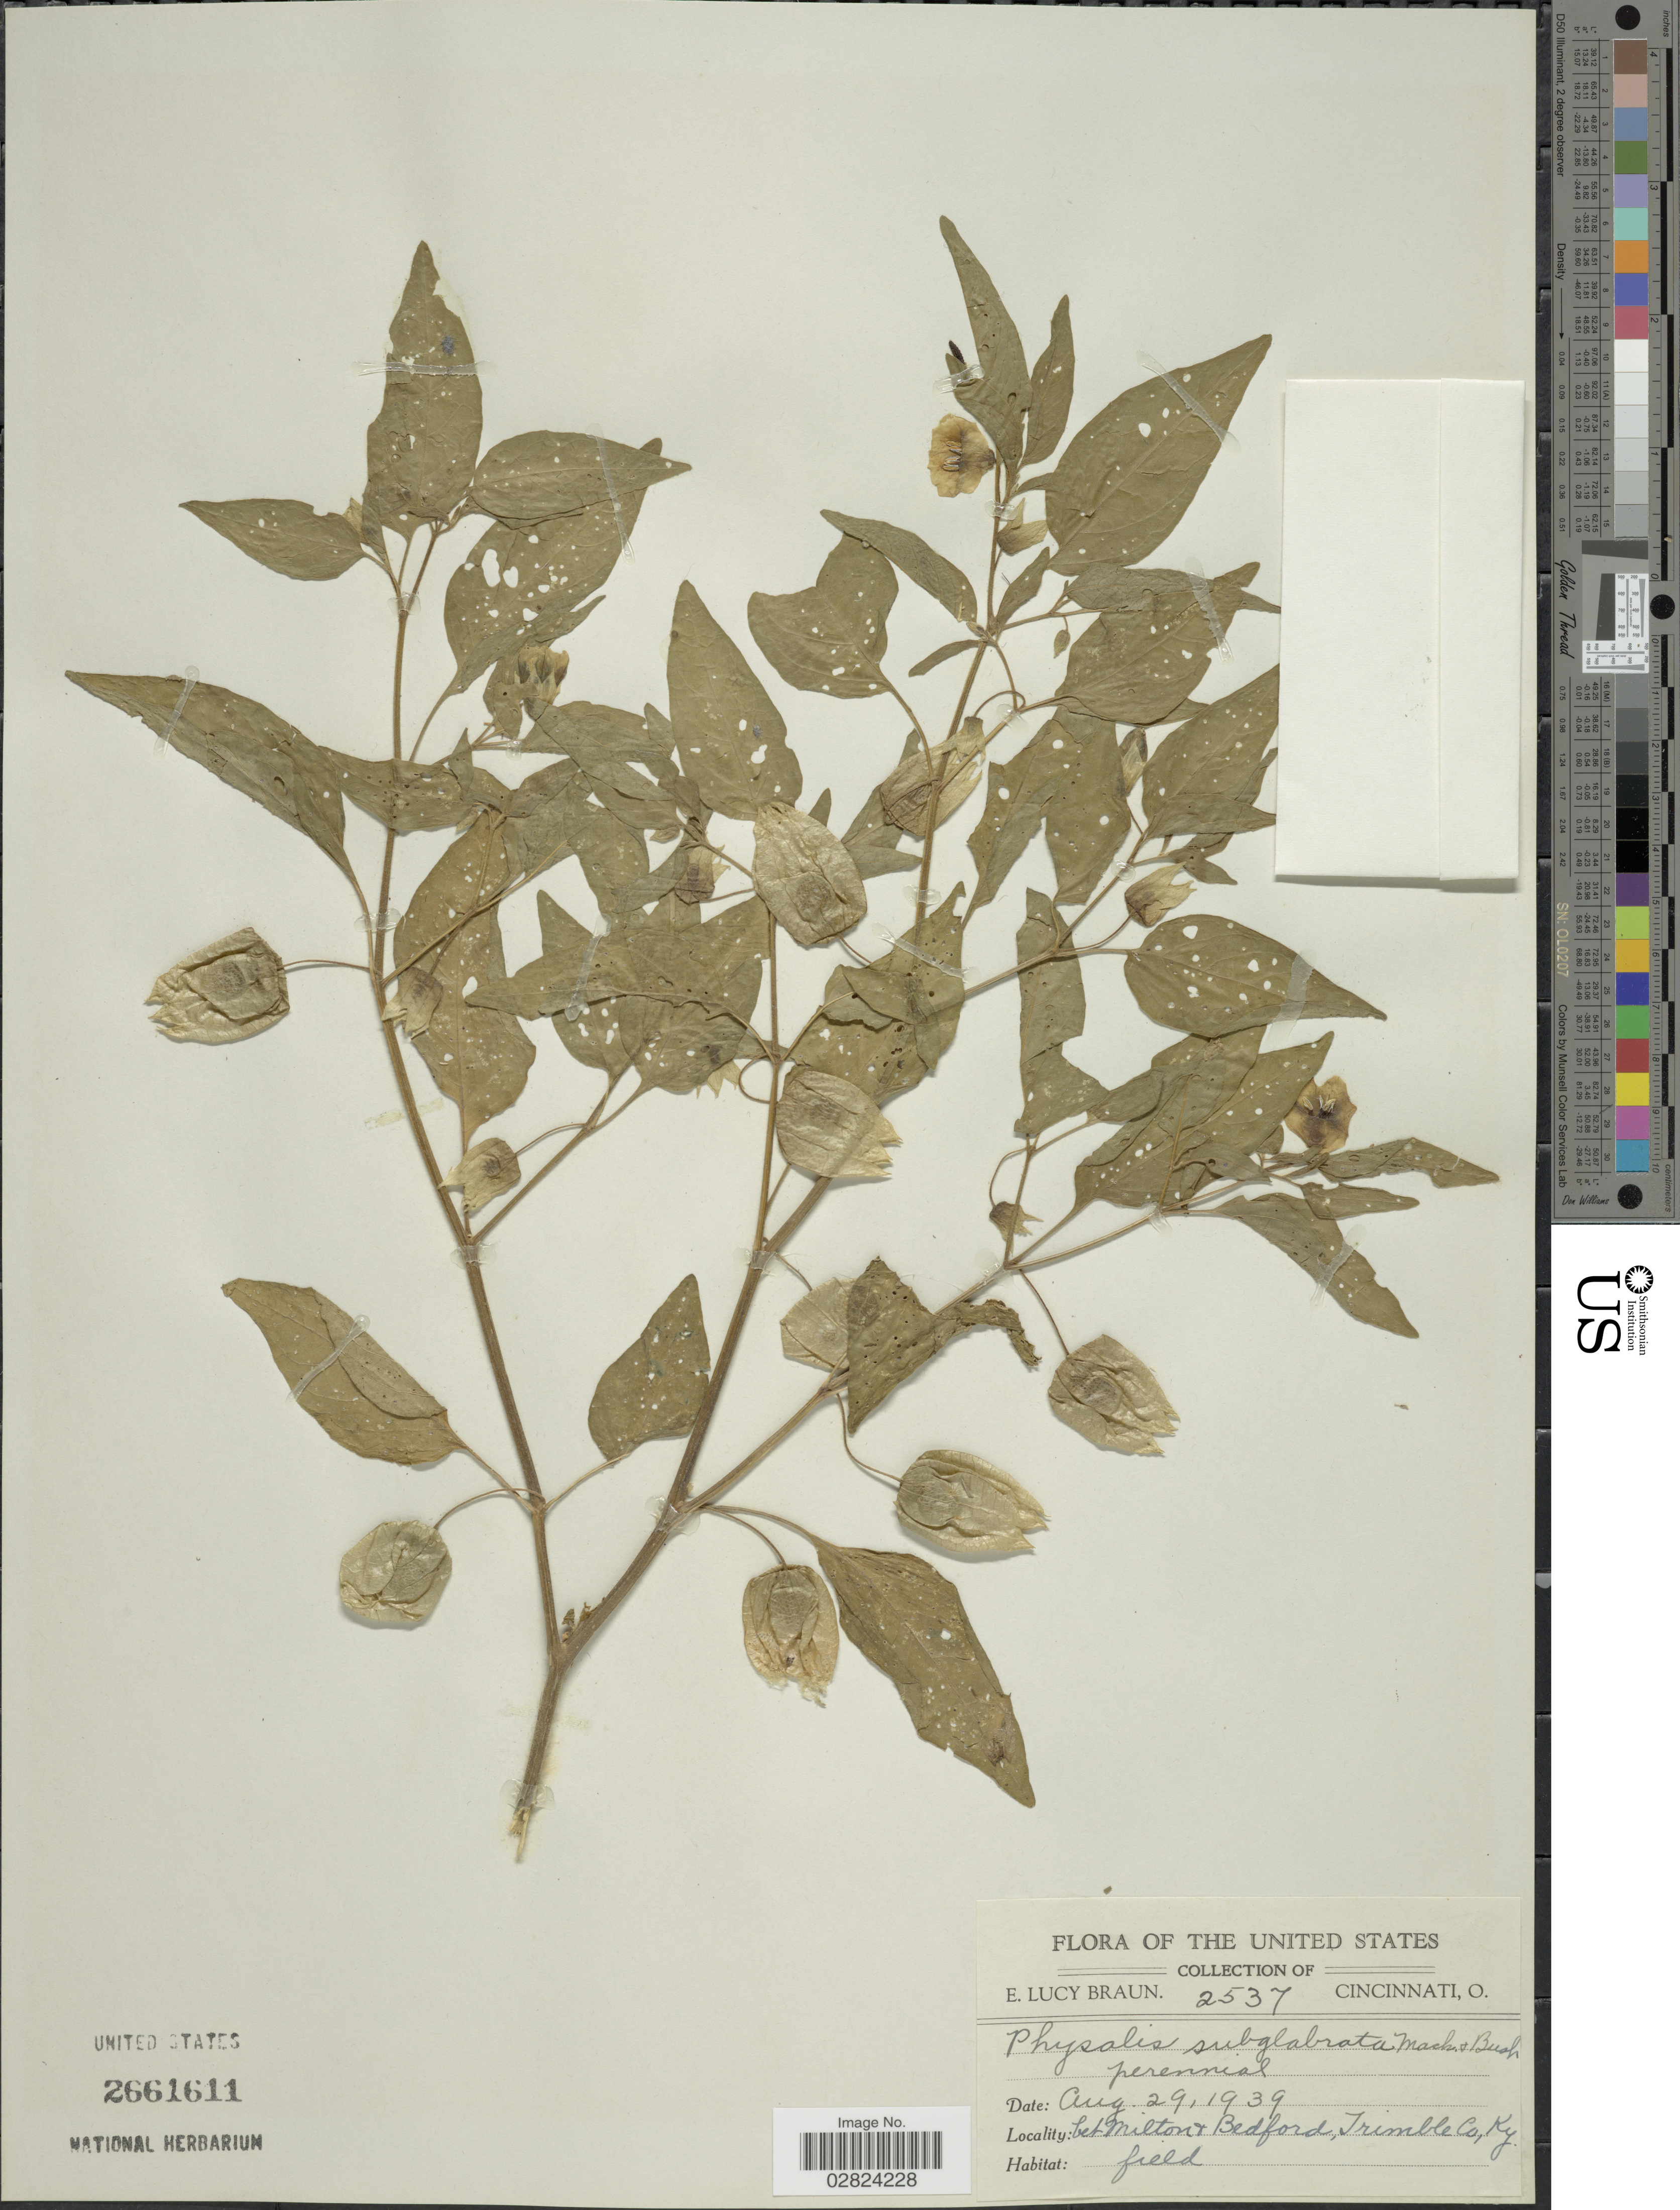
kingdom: Plantae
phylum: Tracheophyta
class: Magnoliopsida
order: Solanales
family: Solanaceae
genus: Physalis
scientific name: Physalis subglabrata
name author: Mack. & Bush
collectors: E. L. Braun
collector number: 2537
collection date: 1939-08-29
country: United States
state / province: Kentucky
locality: Bet. Milton & Bedford, Trimble Co.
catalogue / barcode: US 2661611